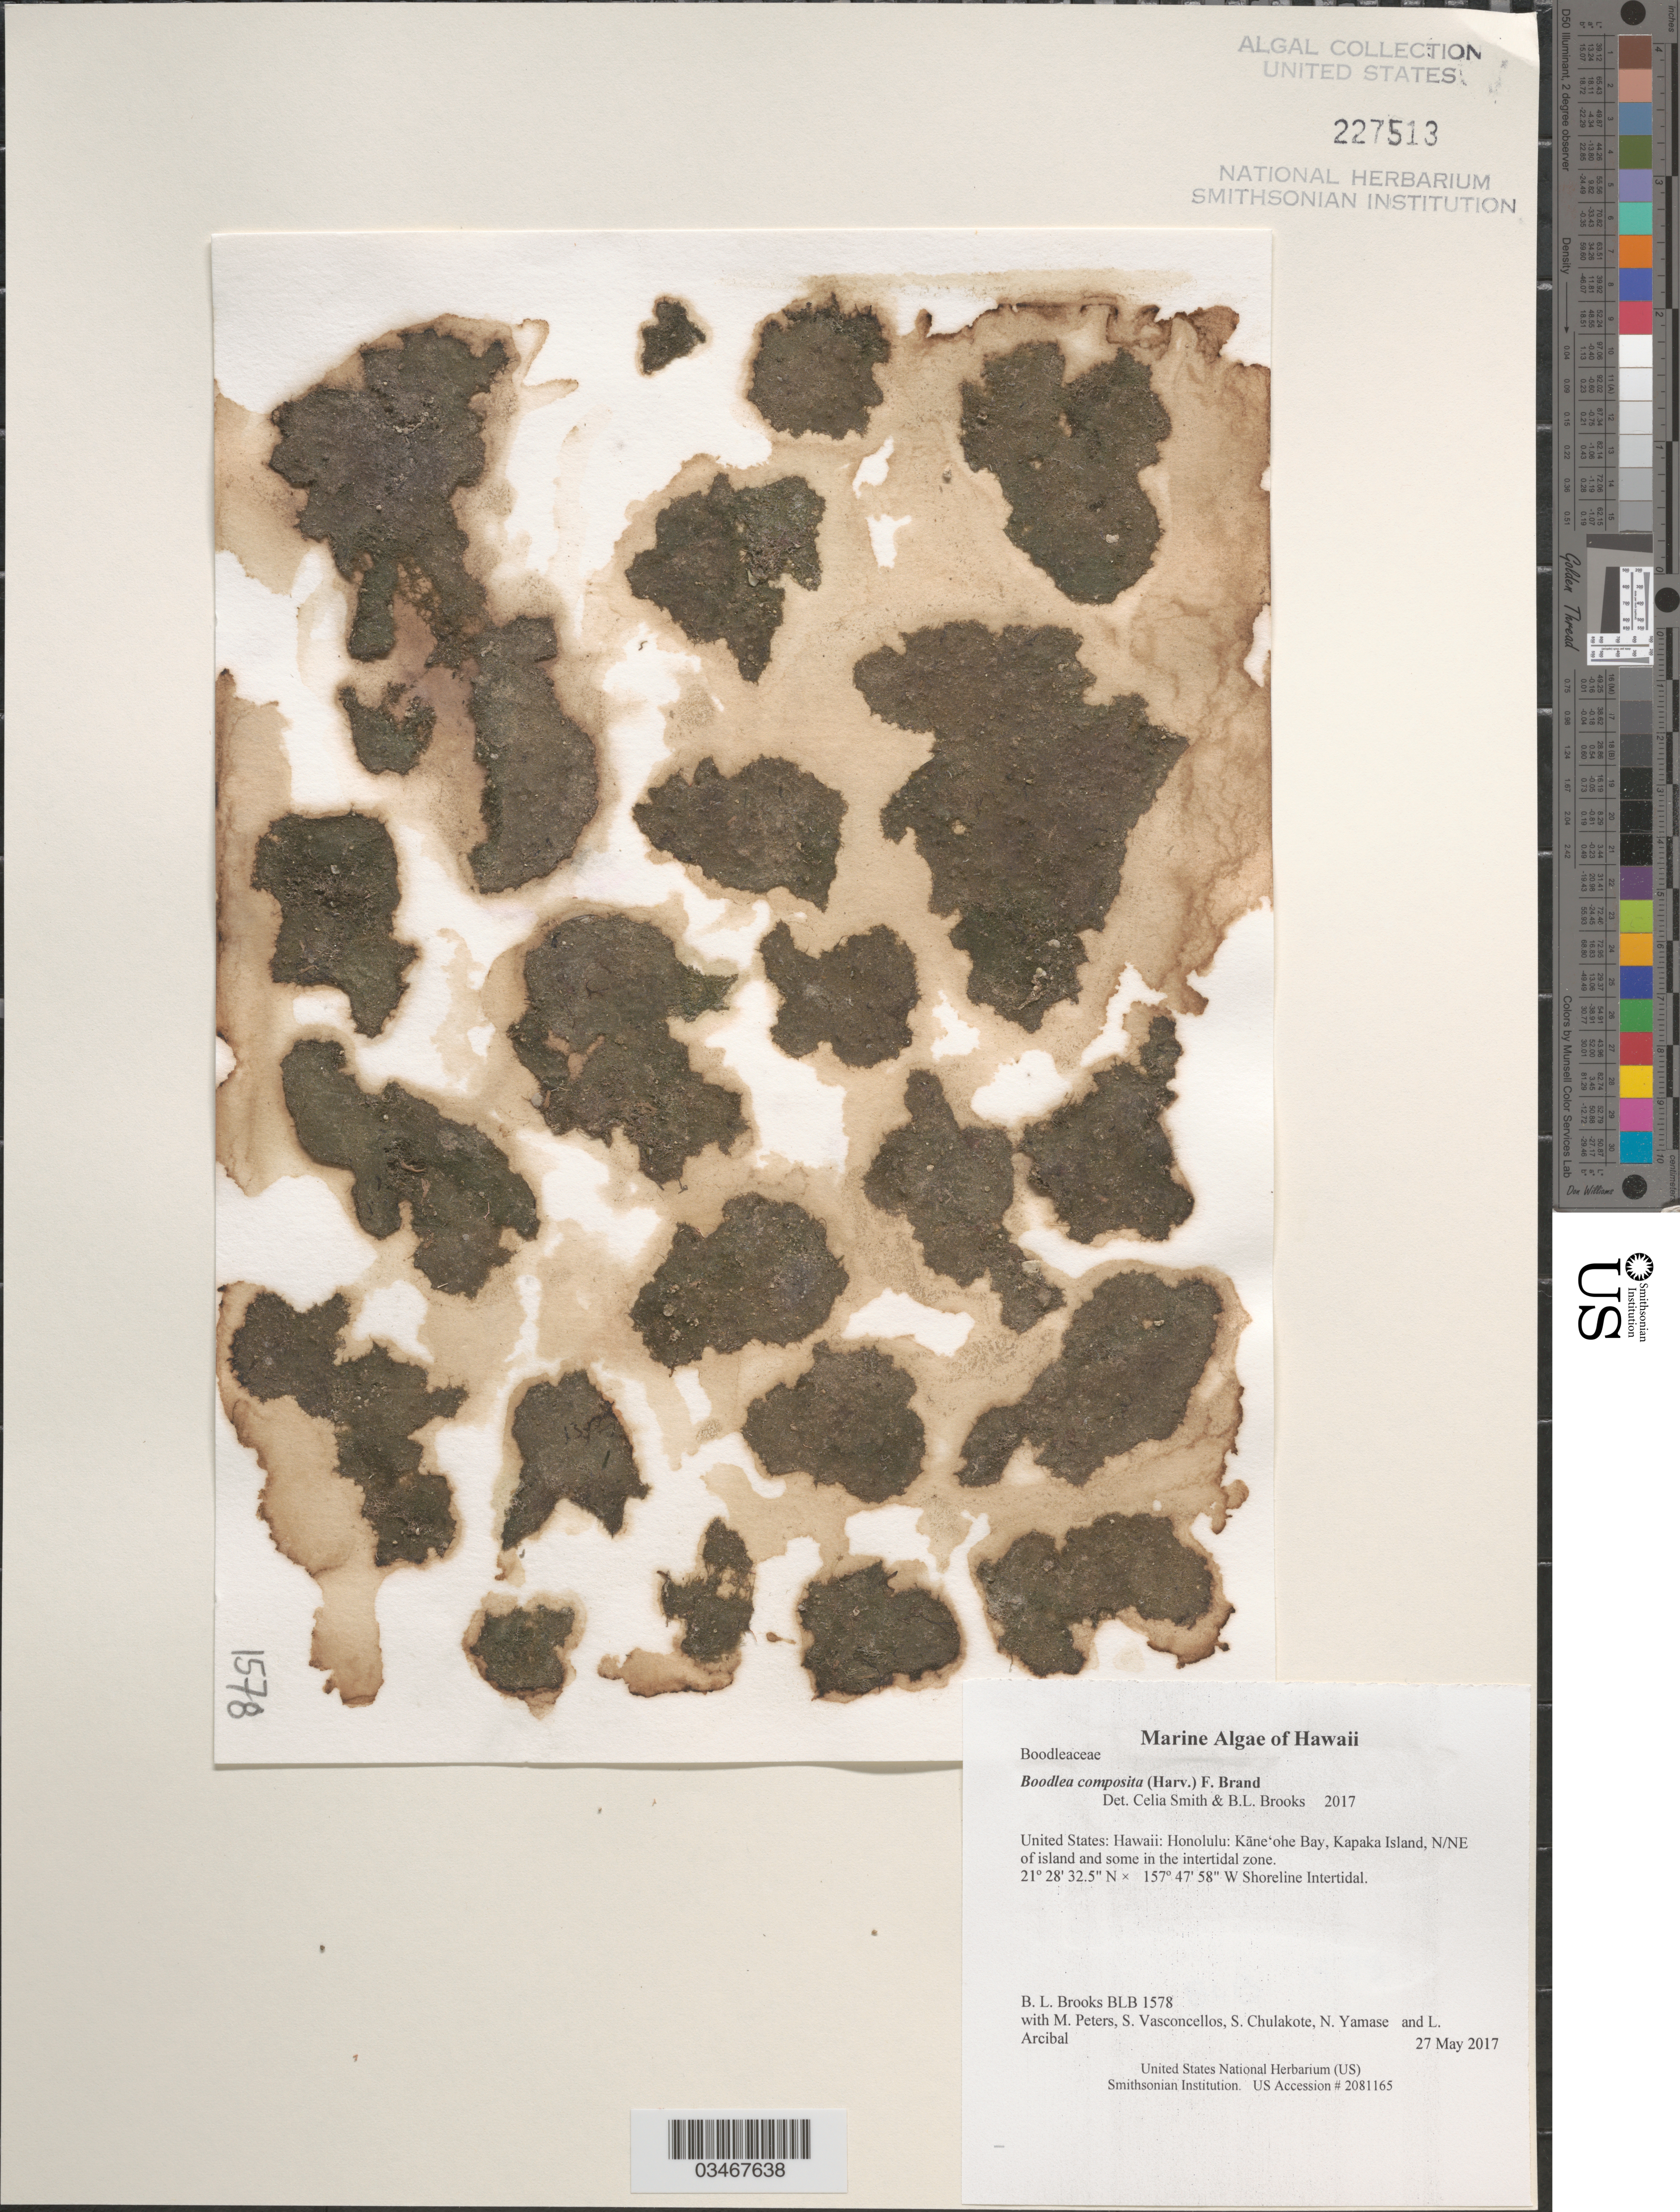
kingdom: Plantae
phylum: Chlorophyta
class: Ulvophyceae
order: Siphonocladales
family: Boodleaceae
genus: Boodlea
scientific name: Boodlea composita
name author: (Harv.) F. Brand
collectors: B. Brooks, M. Peters, S. Vasconcellos, S. Chulakote & et al.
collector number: BLB 1578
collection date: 2017-05-27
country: United States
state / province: Hawaii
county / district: Honolulu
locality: Honolulu: Kāne'ohe Bay, Kapaka Island, N/NE of island and some in the intertidal zone.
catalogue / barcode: US 227513